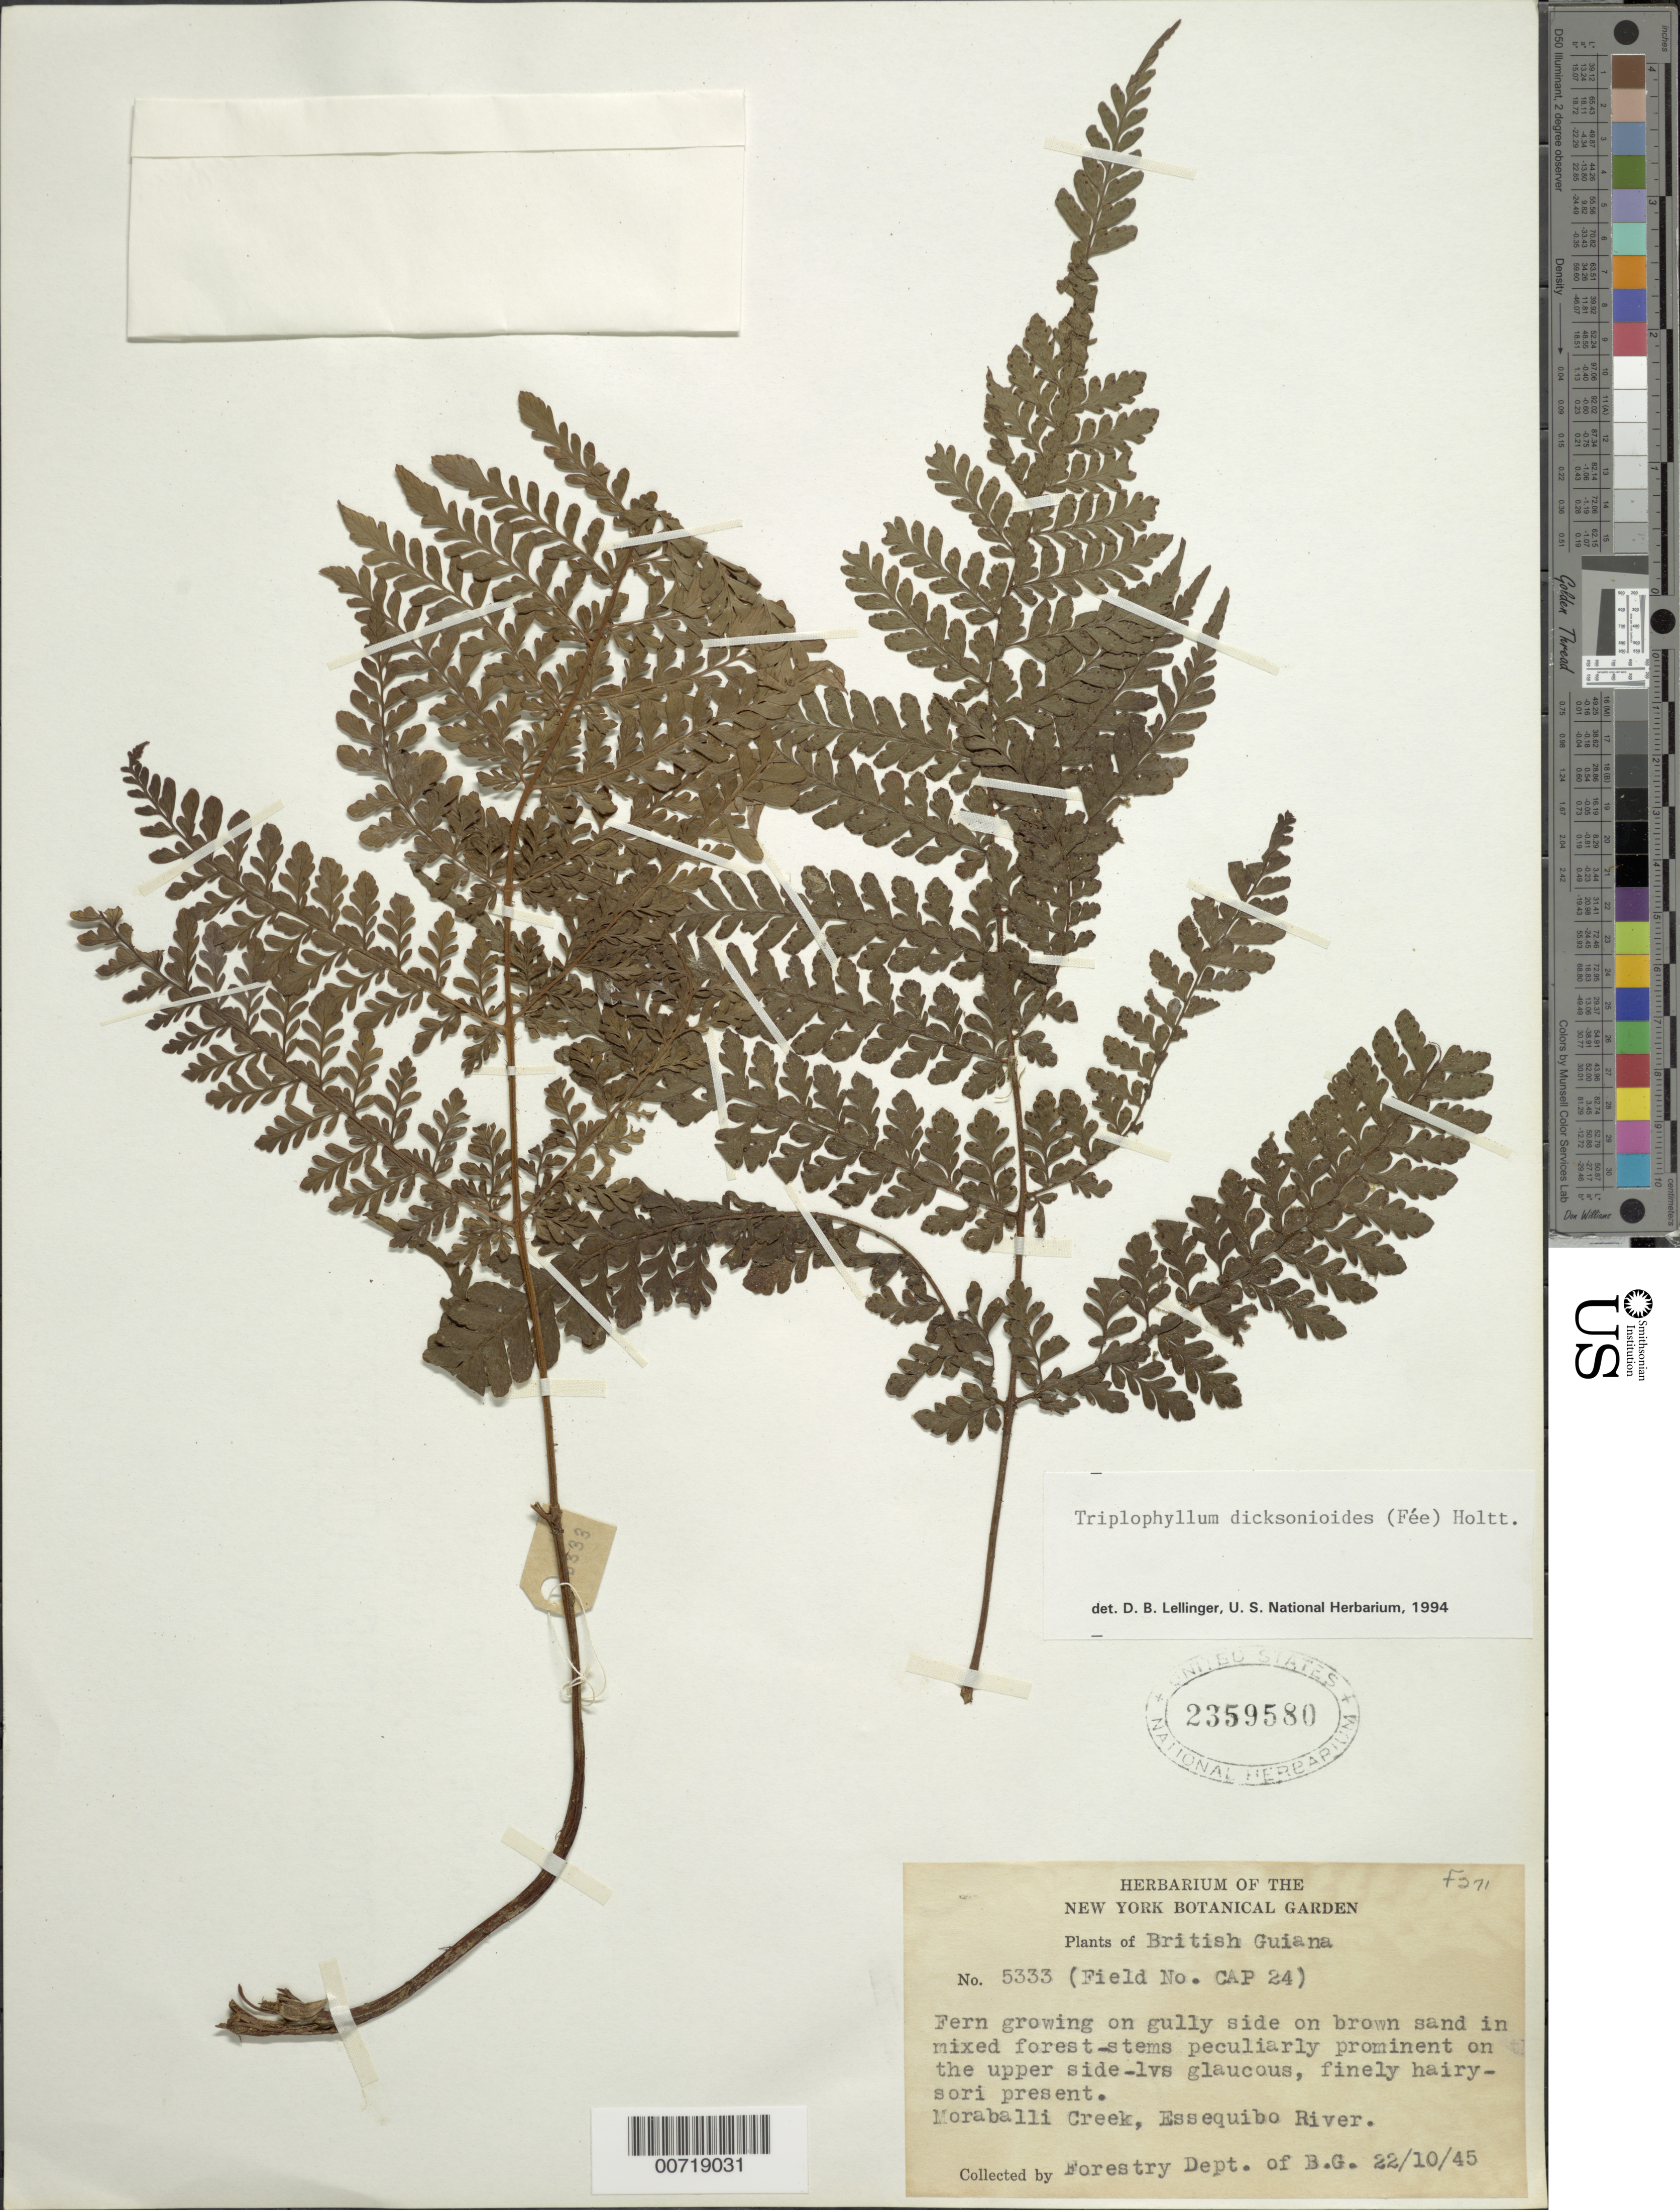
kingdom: Plantae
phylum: Tracheophyta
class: Polypodiopsida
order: Polypodiales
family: Tectariaceae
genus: Triplophyllum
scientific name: Triplophyllum dicksonioides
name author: (Fée) Holttum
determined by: Lellinger, David B., (BOT), Smithsonian Institution - National Museum of Natural History (UNITED STATES)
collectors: Forest Dept. B. G. & British Guiana Forestry Dept.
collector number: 5333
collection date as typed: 22-Oct-45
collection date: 1945-10-22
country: Guyana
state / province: U. Demerara-Berbice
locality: Moraballi Creek, Essequibo River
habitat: Mixed forest; growing on gully side on brown sand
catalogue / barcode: US 2359580